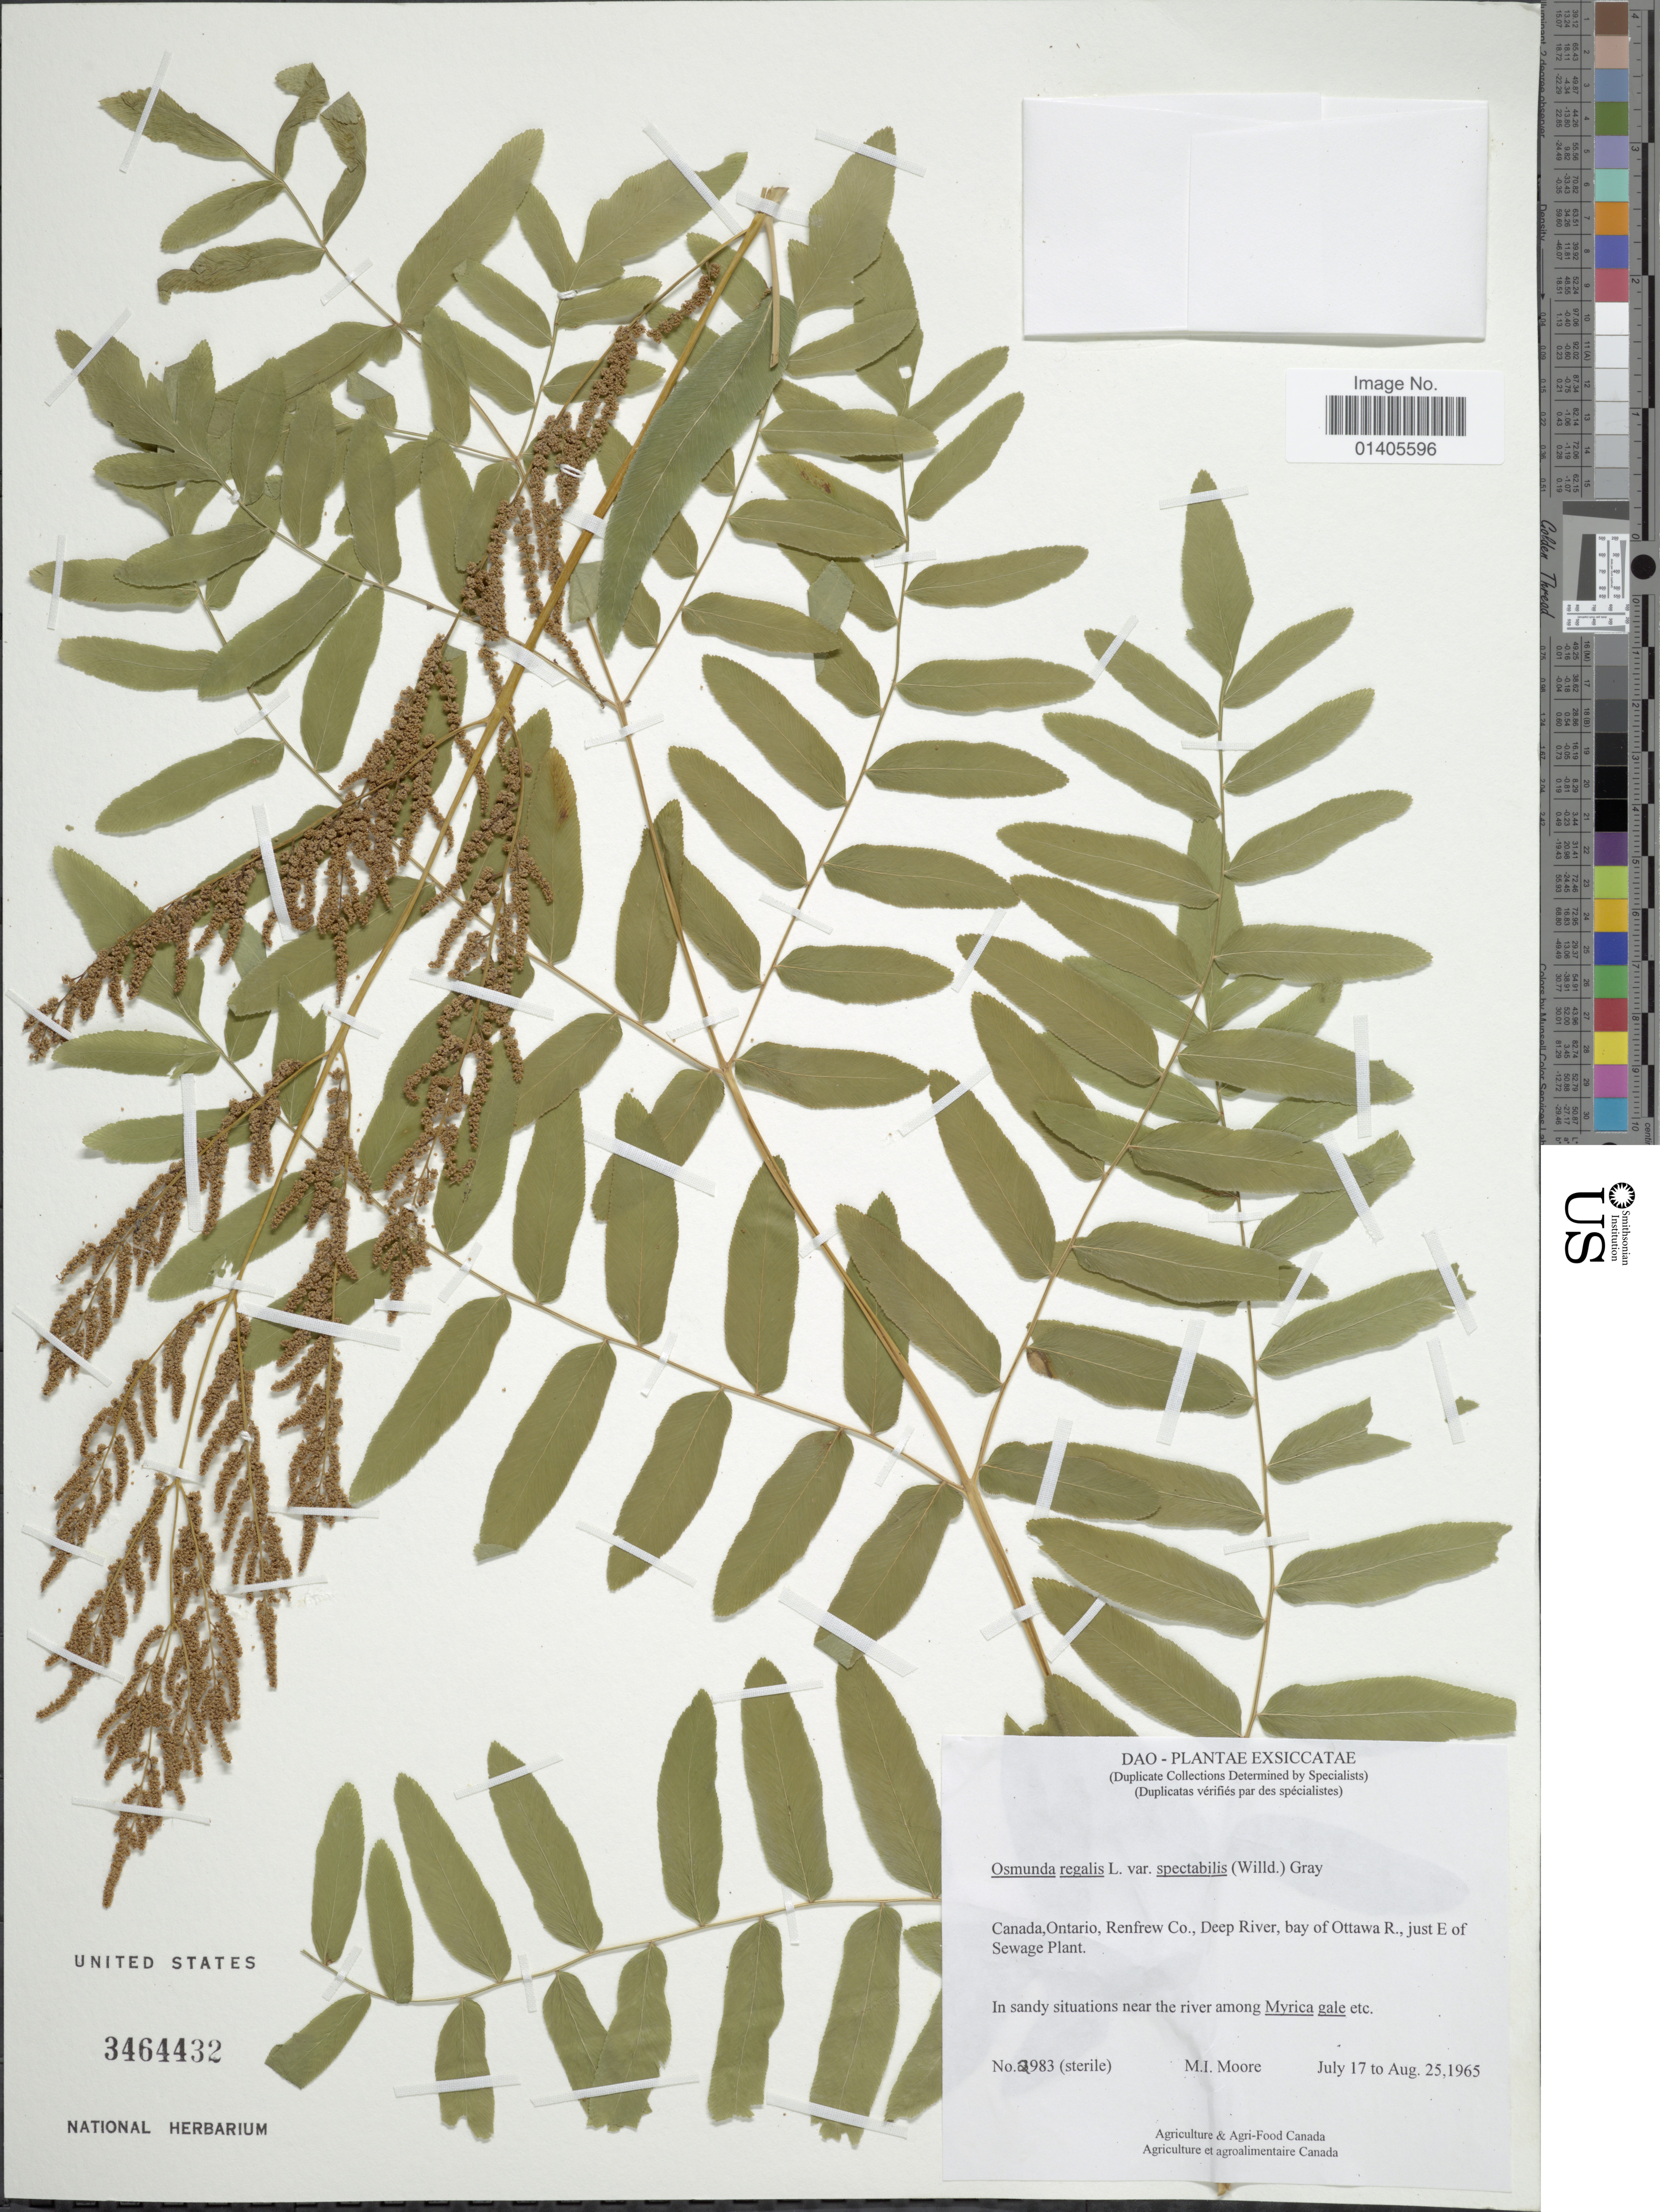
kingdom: Plantae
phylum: Tracheophyta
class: Polypodiopsida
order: Osmundales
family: Osmundaceae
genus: Osmunda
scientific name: Osmunda regalis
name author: L.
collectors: M. Moore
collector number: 2983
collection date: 1965-07-17/1965-08-25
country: Canada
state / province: Ontario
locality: Renfrew Co., Deep River , bay of Ottawa R., just E of Sewage Plant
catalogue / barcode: US 3464432